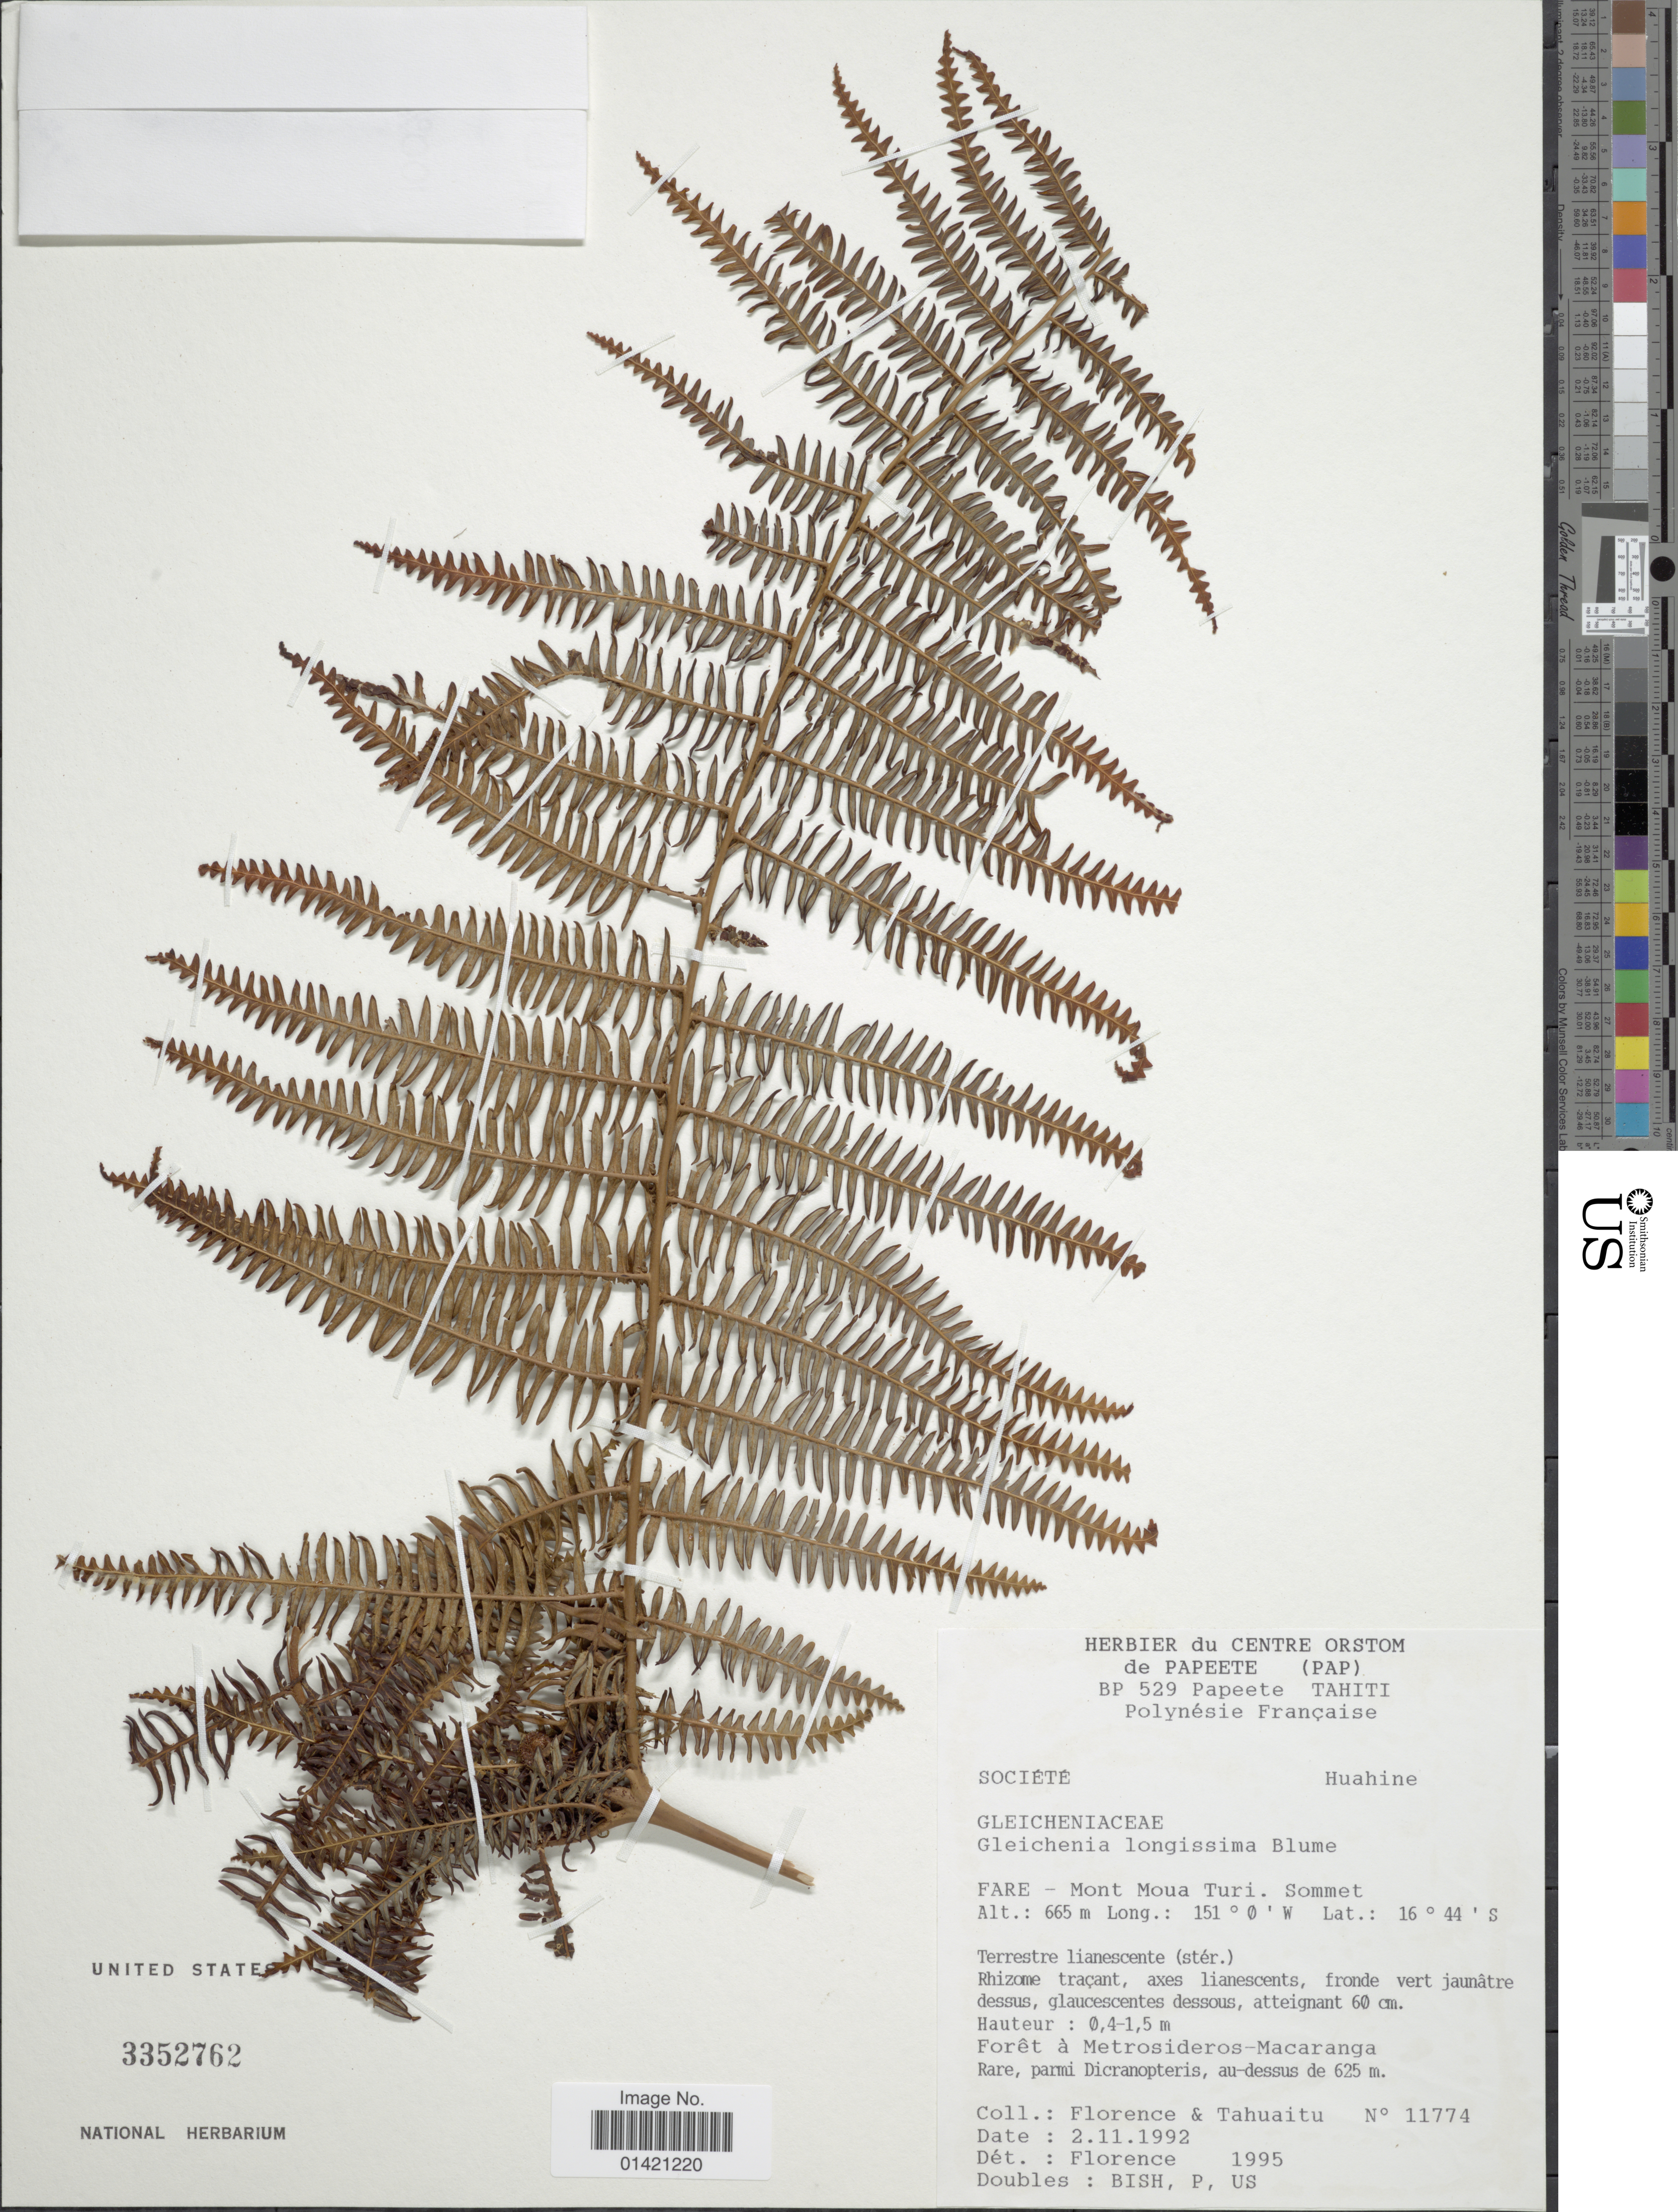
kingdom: Plantae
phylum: Tracheophyta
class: Polypodiopsida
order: Gleicheniales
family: Gleicheniaceae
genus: Diplopterygium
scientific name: Diplopterygium longissimum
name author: (Blume) Nakai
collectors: -. Florence & -. Tahuaitu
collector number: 11774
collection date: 1992-11-02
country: French Polynesia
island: Huahine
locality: Polynesie Francaise. Societe. Huahine. Fare-Mont Moua Turi. Sommet.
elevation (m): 665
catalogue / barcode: US 3352762